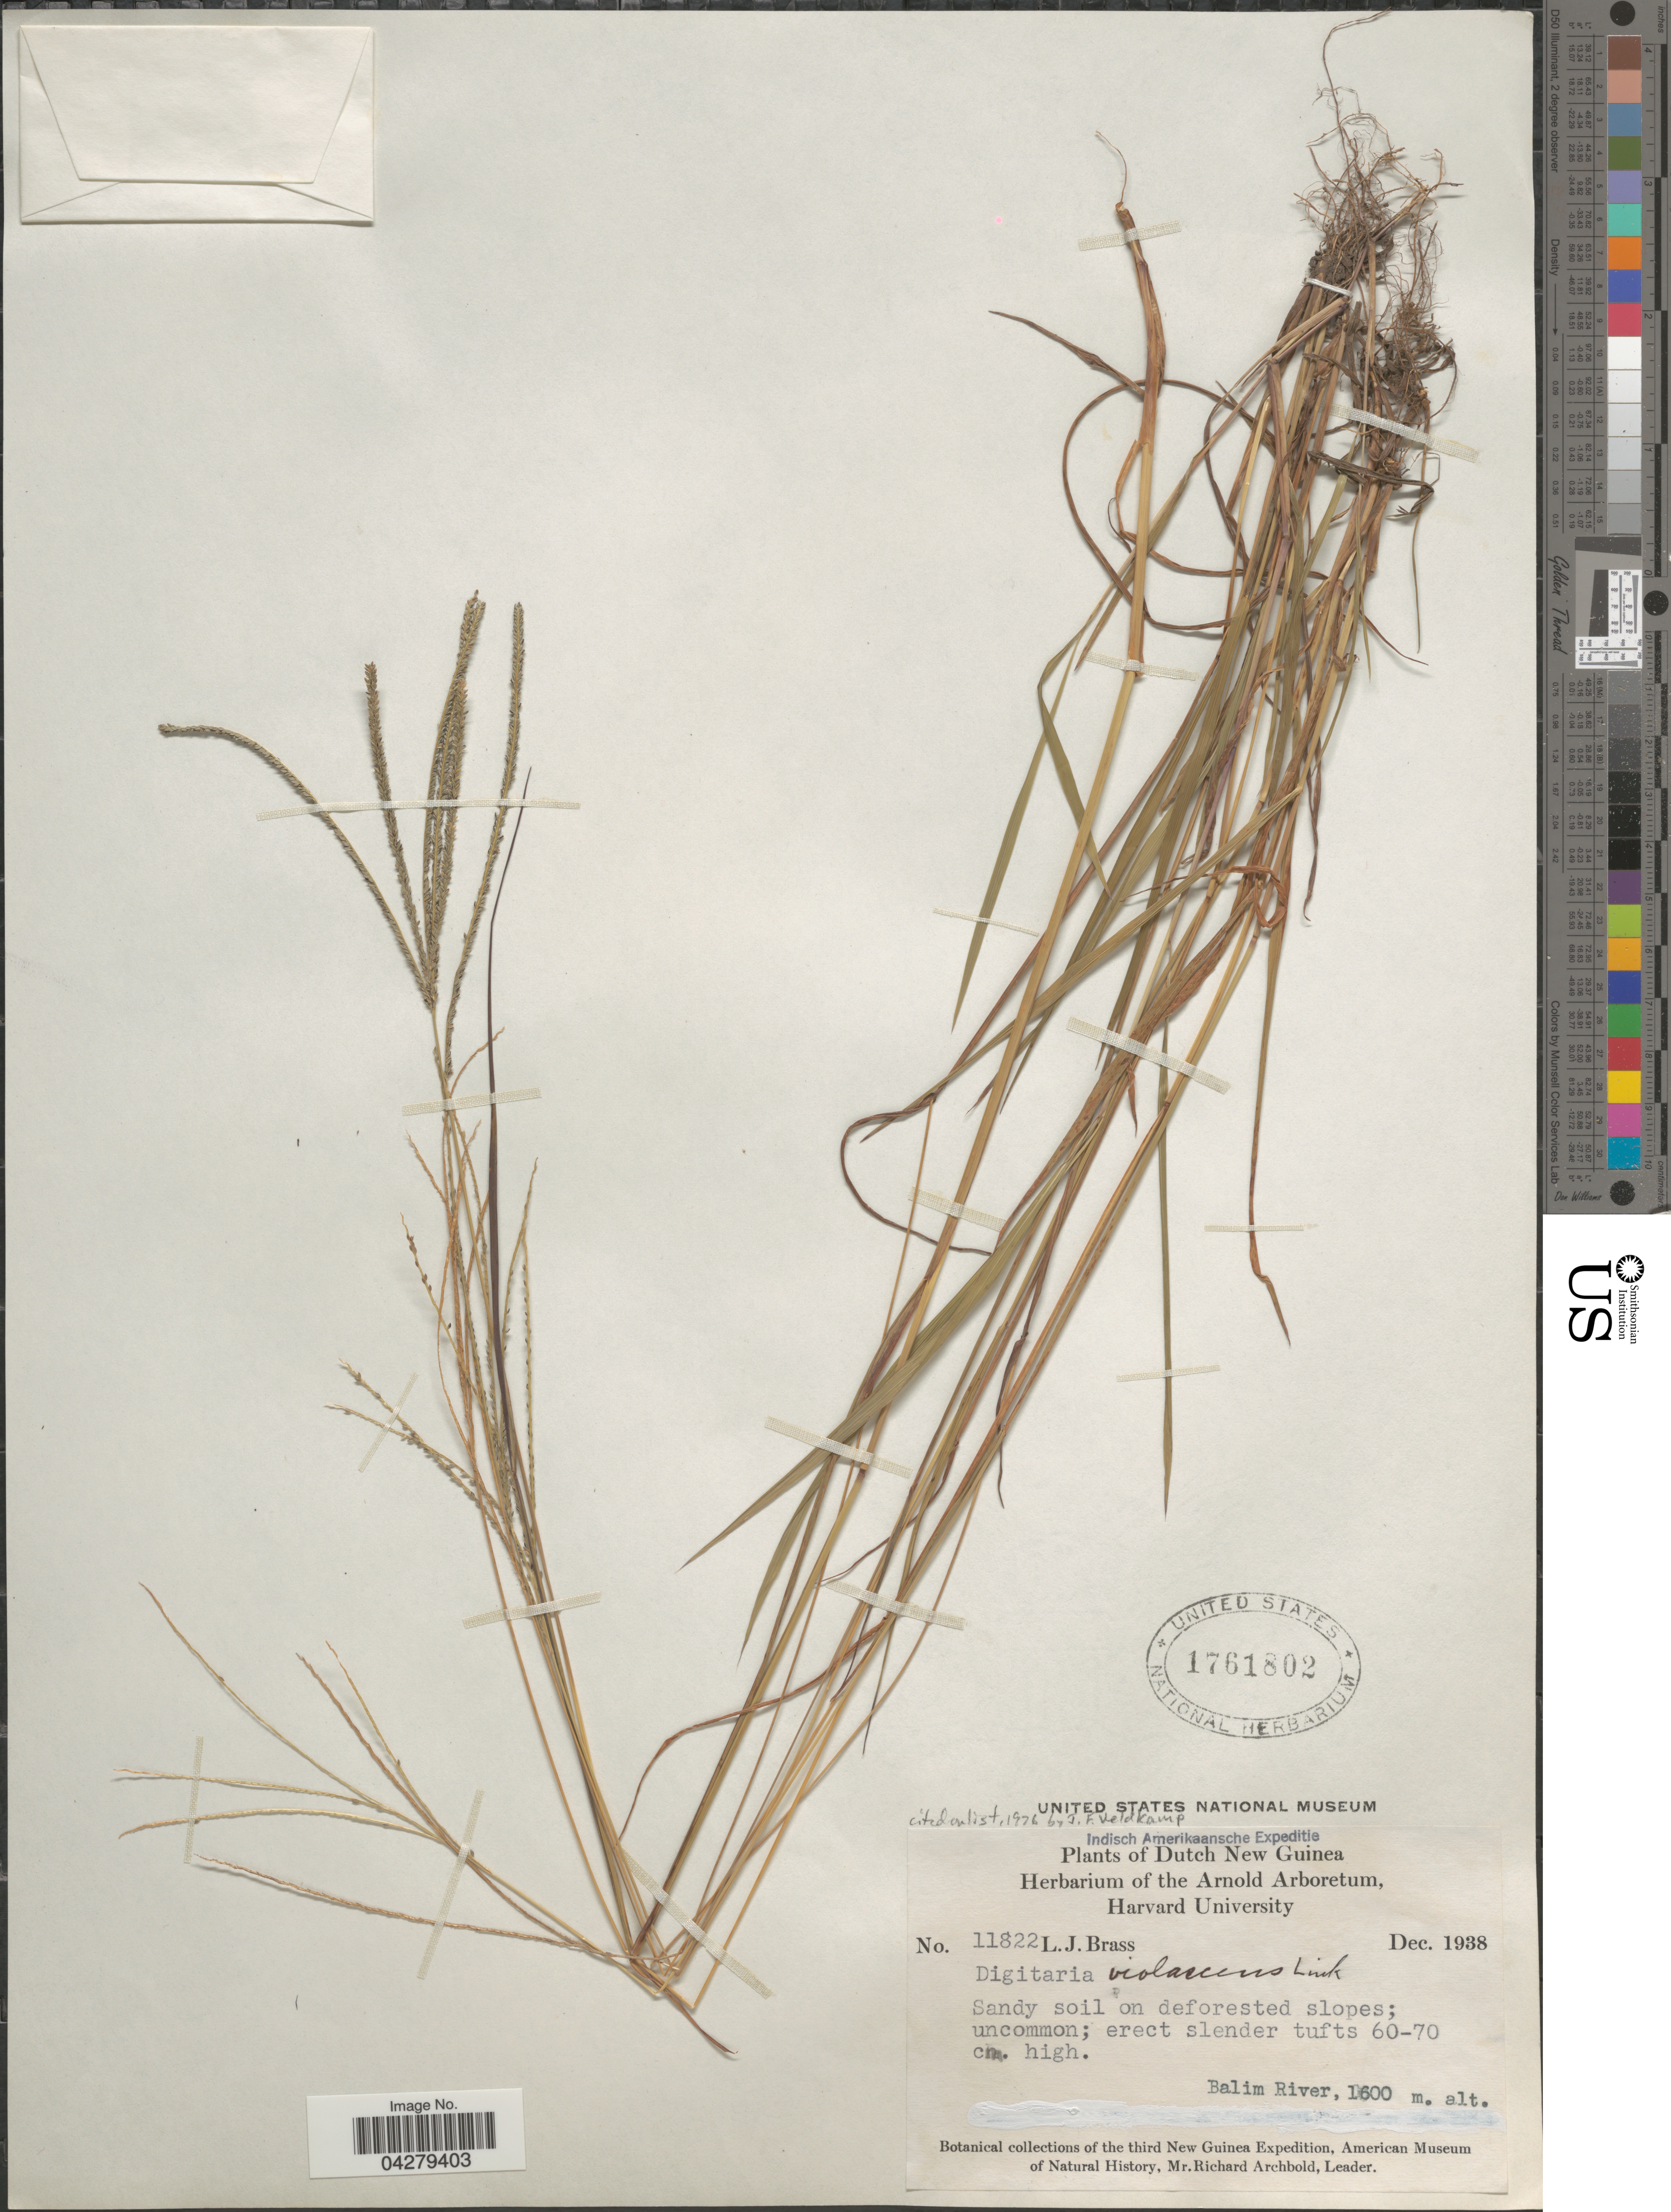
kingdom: Plantae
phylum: Tracheophyta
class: Liliopsida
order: Poales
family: Poaceae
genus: Digitaria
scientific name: Digitaria violascens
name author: Link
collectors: L. J. Brass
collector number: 11822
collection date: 1938-12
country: Indonesia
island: New Guinea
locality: Indisch Amerikaanse Expeditie. Dutch New Guinea. Balim River. Botanical collections of the third New Guinea Expedition.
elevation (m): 1600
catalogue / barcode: US 1761802